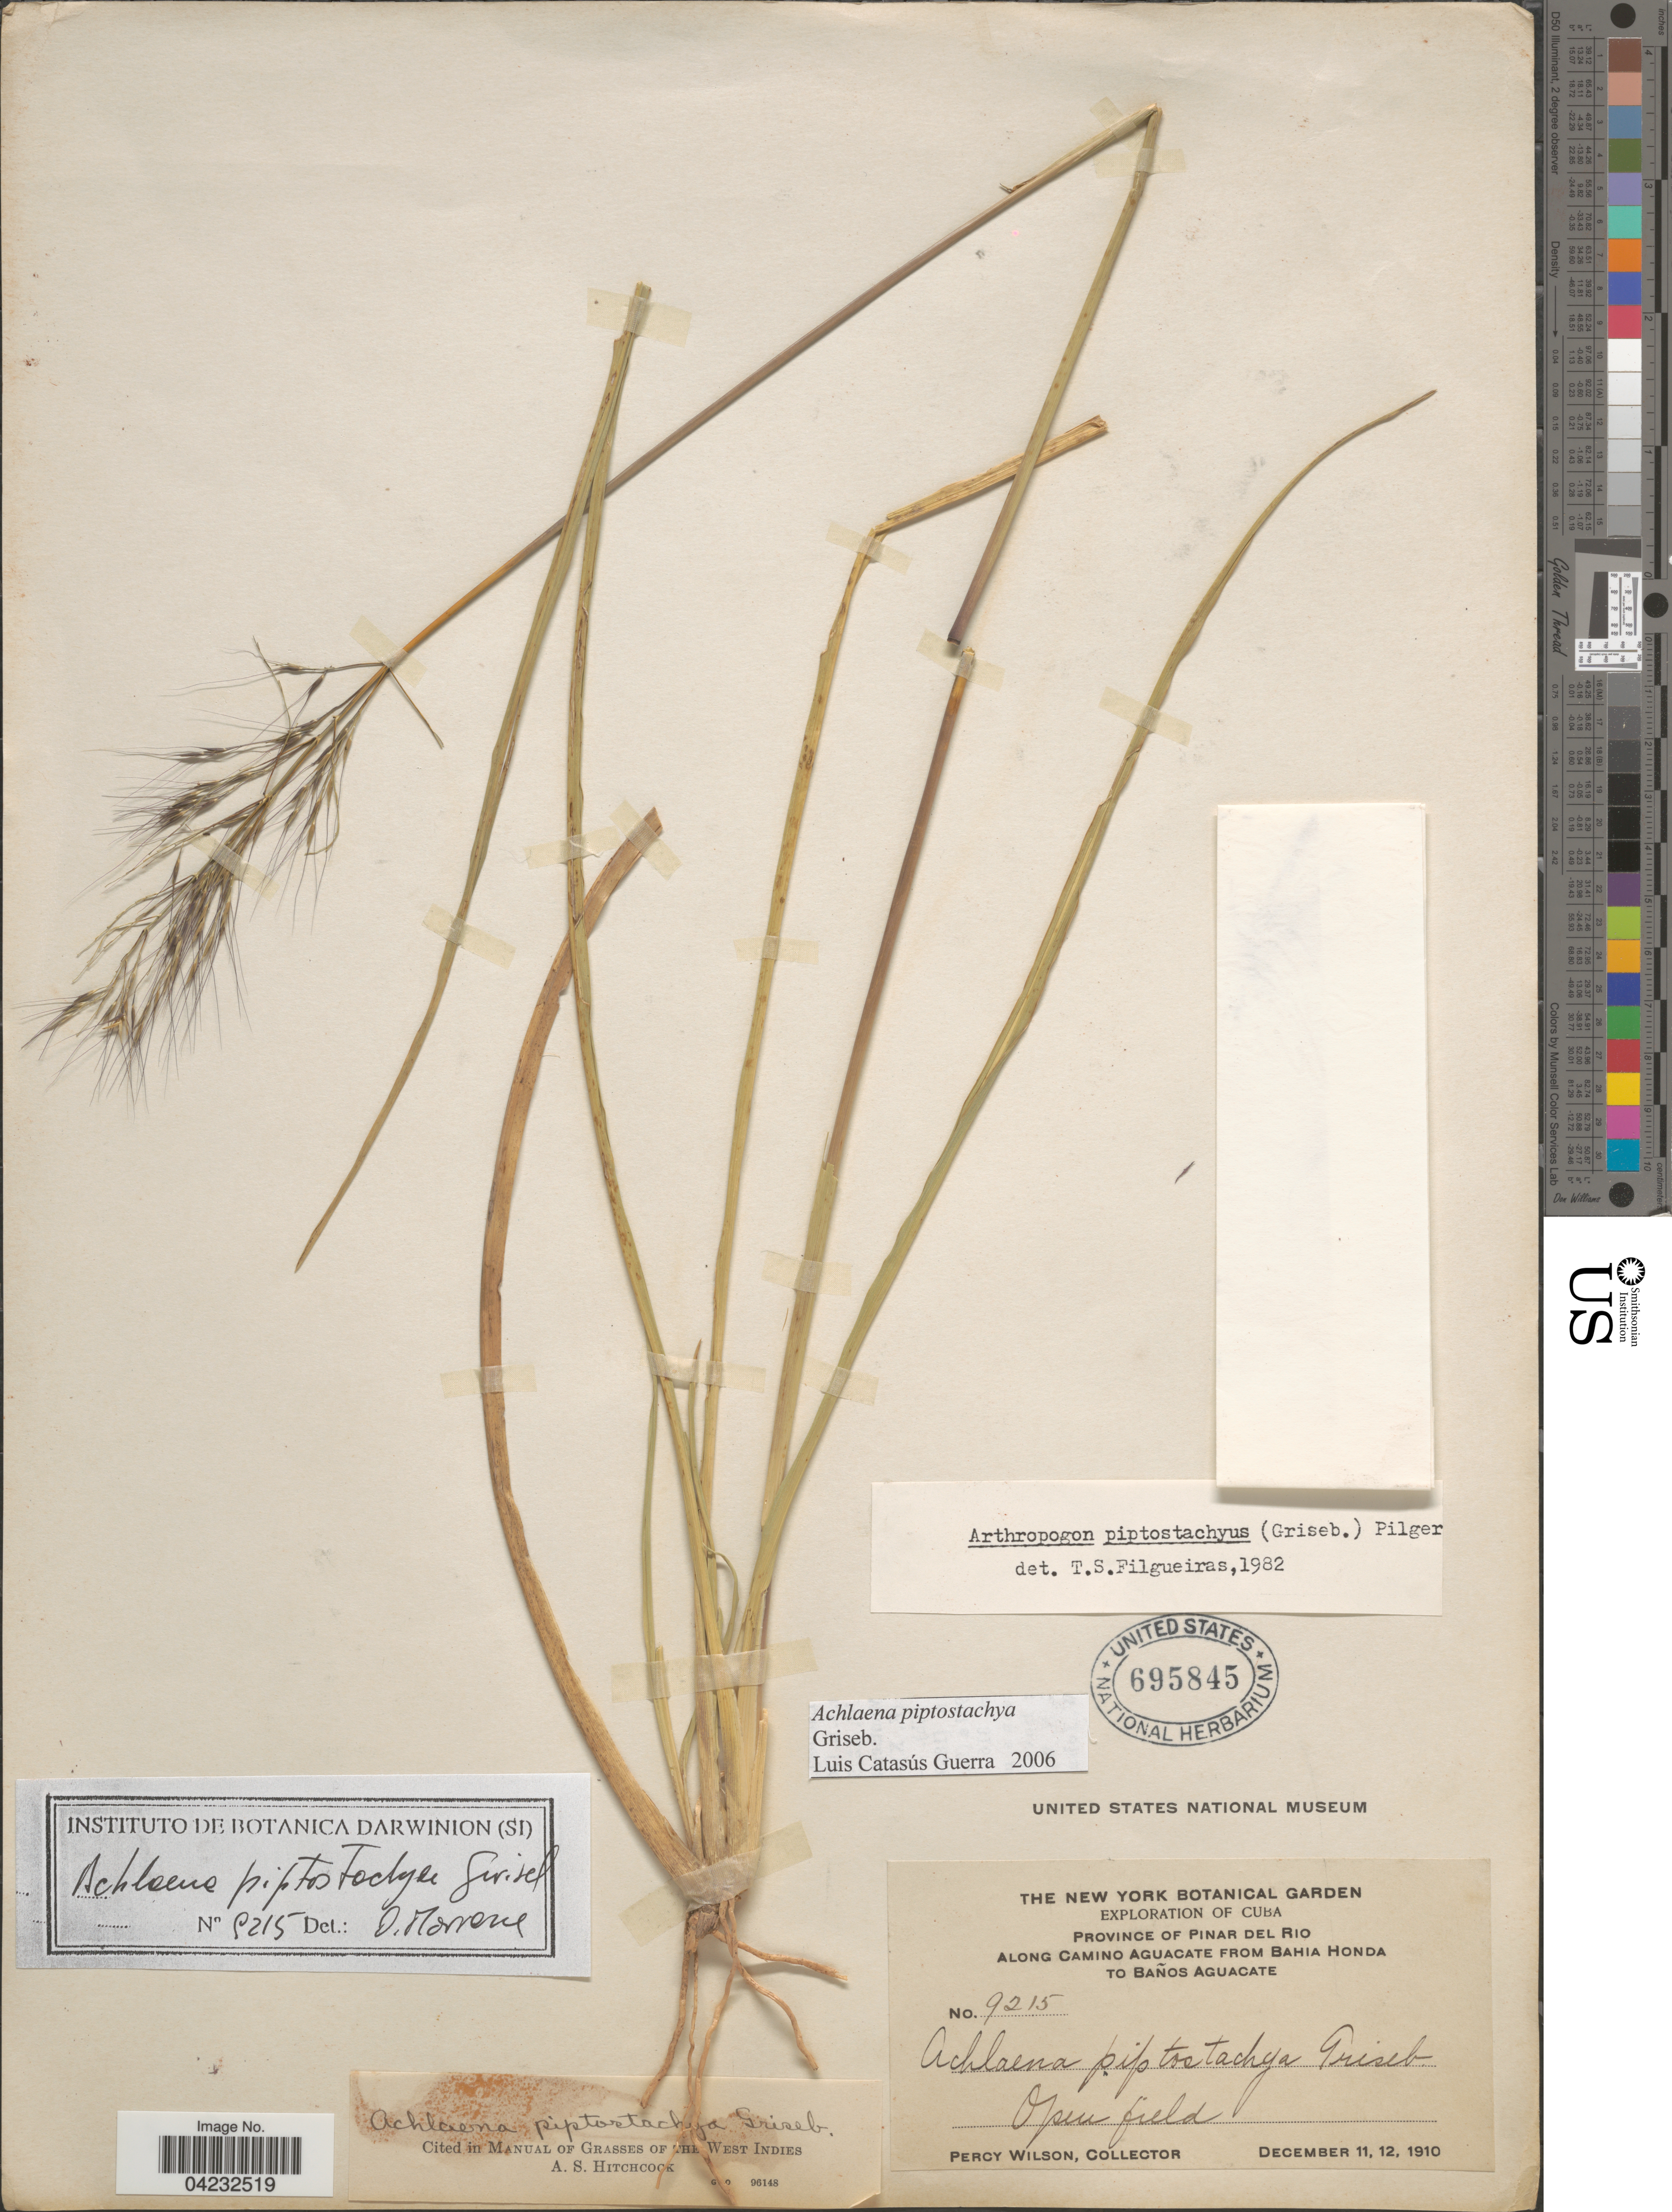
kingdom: Plantae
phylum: Tracheophyta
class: Liliopsida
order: Poales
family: Poaceae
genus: Achlaena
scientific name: Achlaena piptostachya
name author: Griseb.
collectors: P. Wilson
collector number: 9215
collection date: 1910-12-11/1910-12-12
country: Cuba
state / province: Pinar del Río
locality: Exploration of Cuba. Along Camino Aguacate from Bahia Honda to Baños Aguacate. Open field.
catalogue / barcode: US 695845